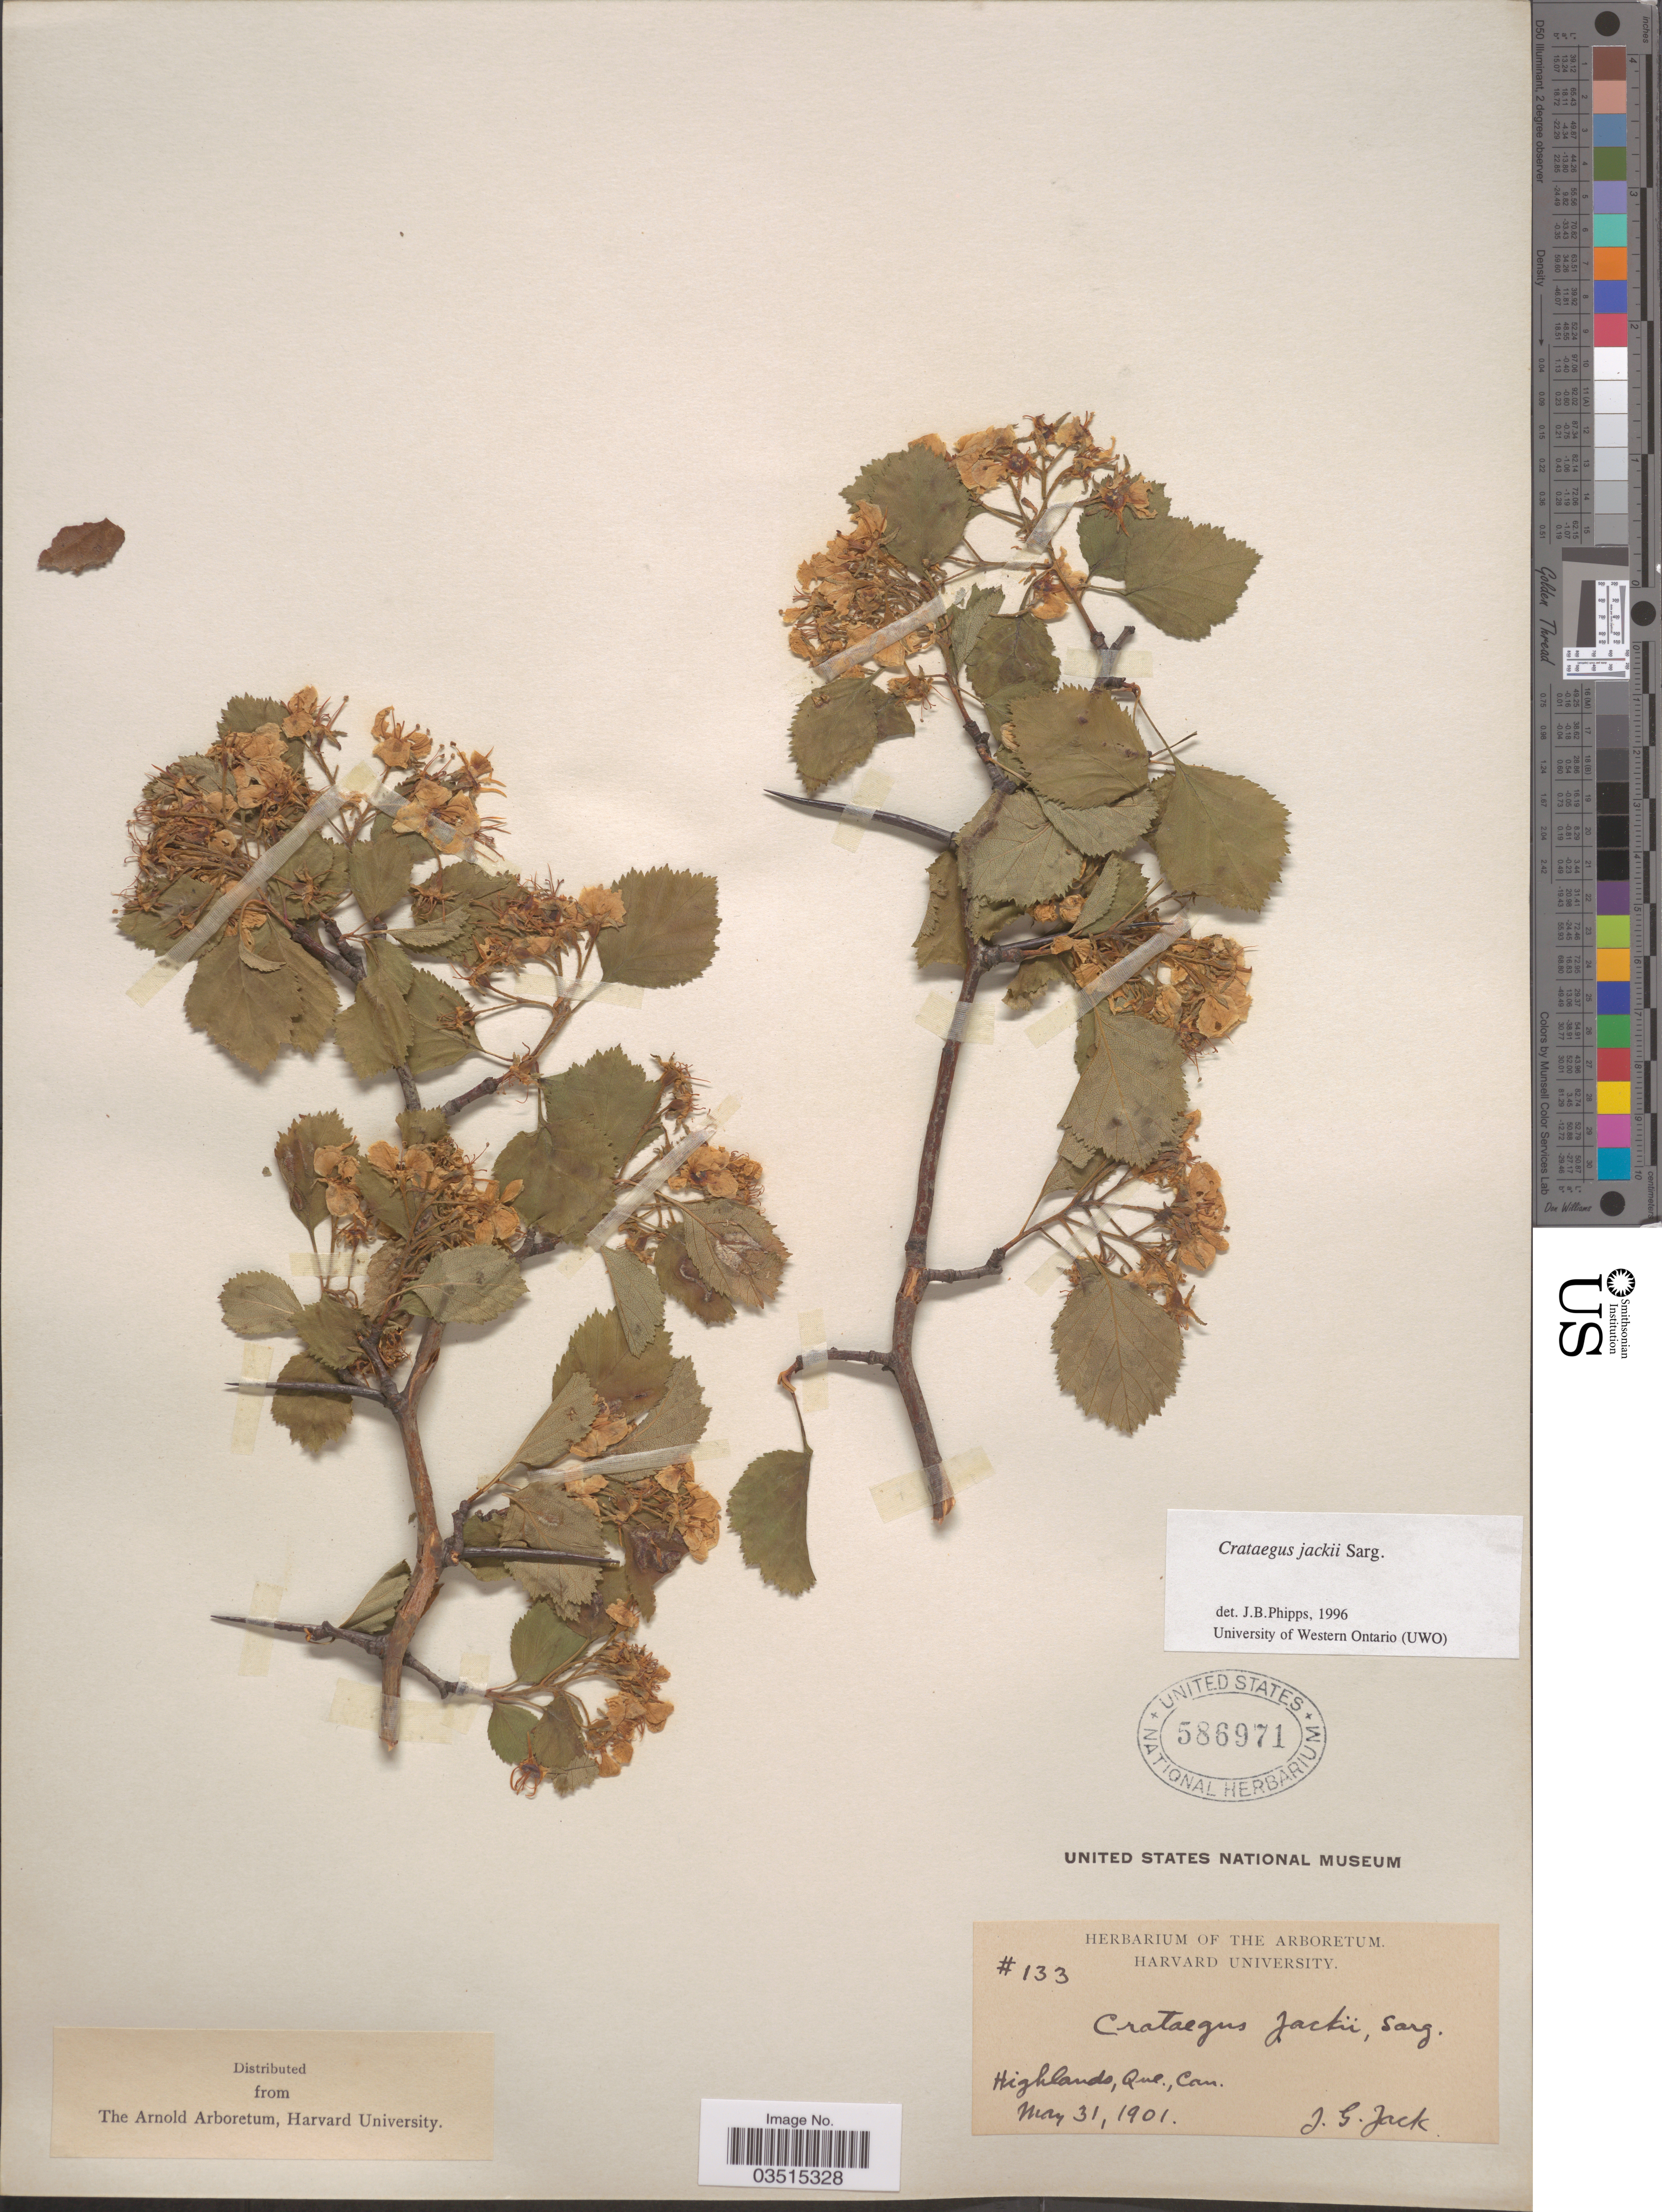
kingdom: Plantae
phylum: Tracheophyta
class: Magnoliopsida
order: Rosales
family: Rosaceae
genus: Crataegus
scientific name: Crataegus lumaria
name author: Ashe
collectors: J. G. Jack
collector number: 133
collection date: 1901-05-31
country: Canada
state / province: Quebec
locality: Highlands.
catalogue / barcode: US 586971